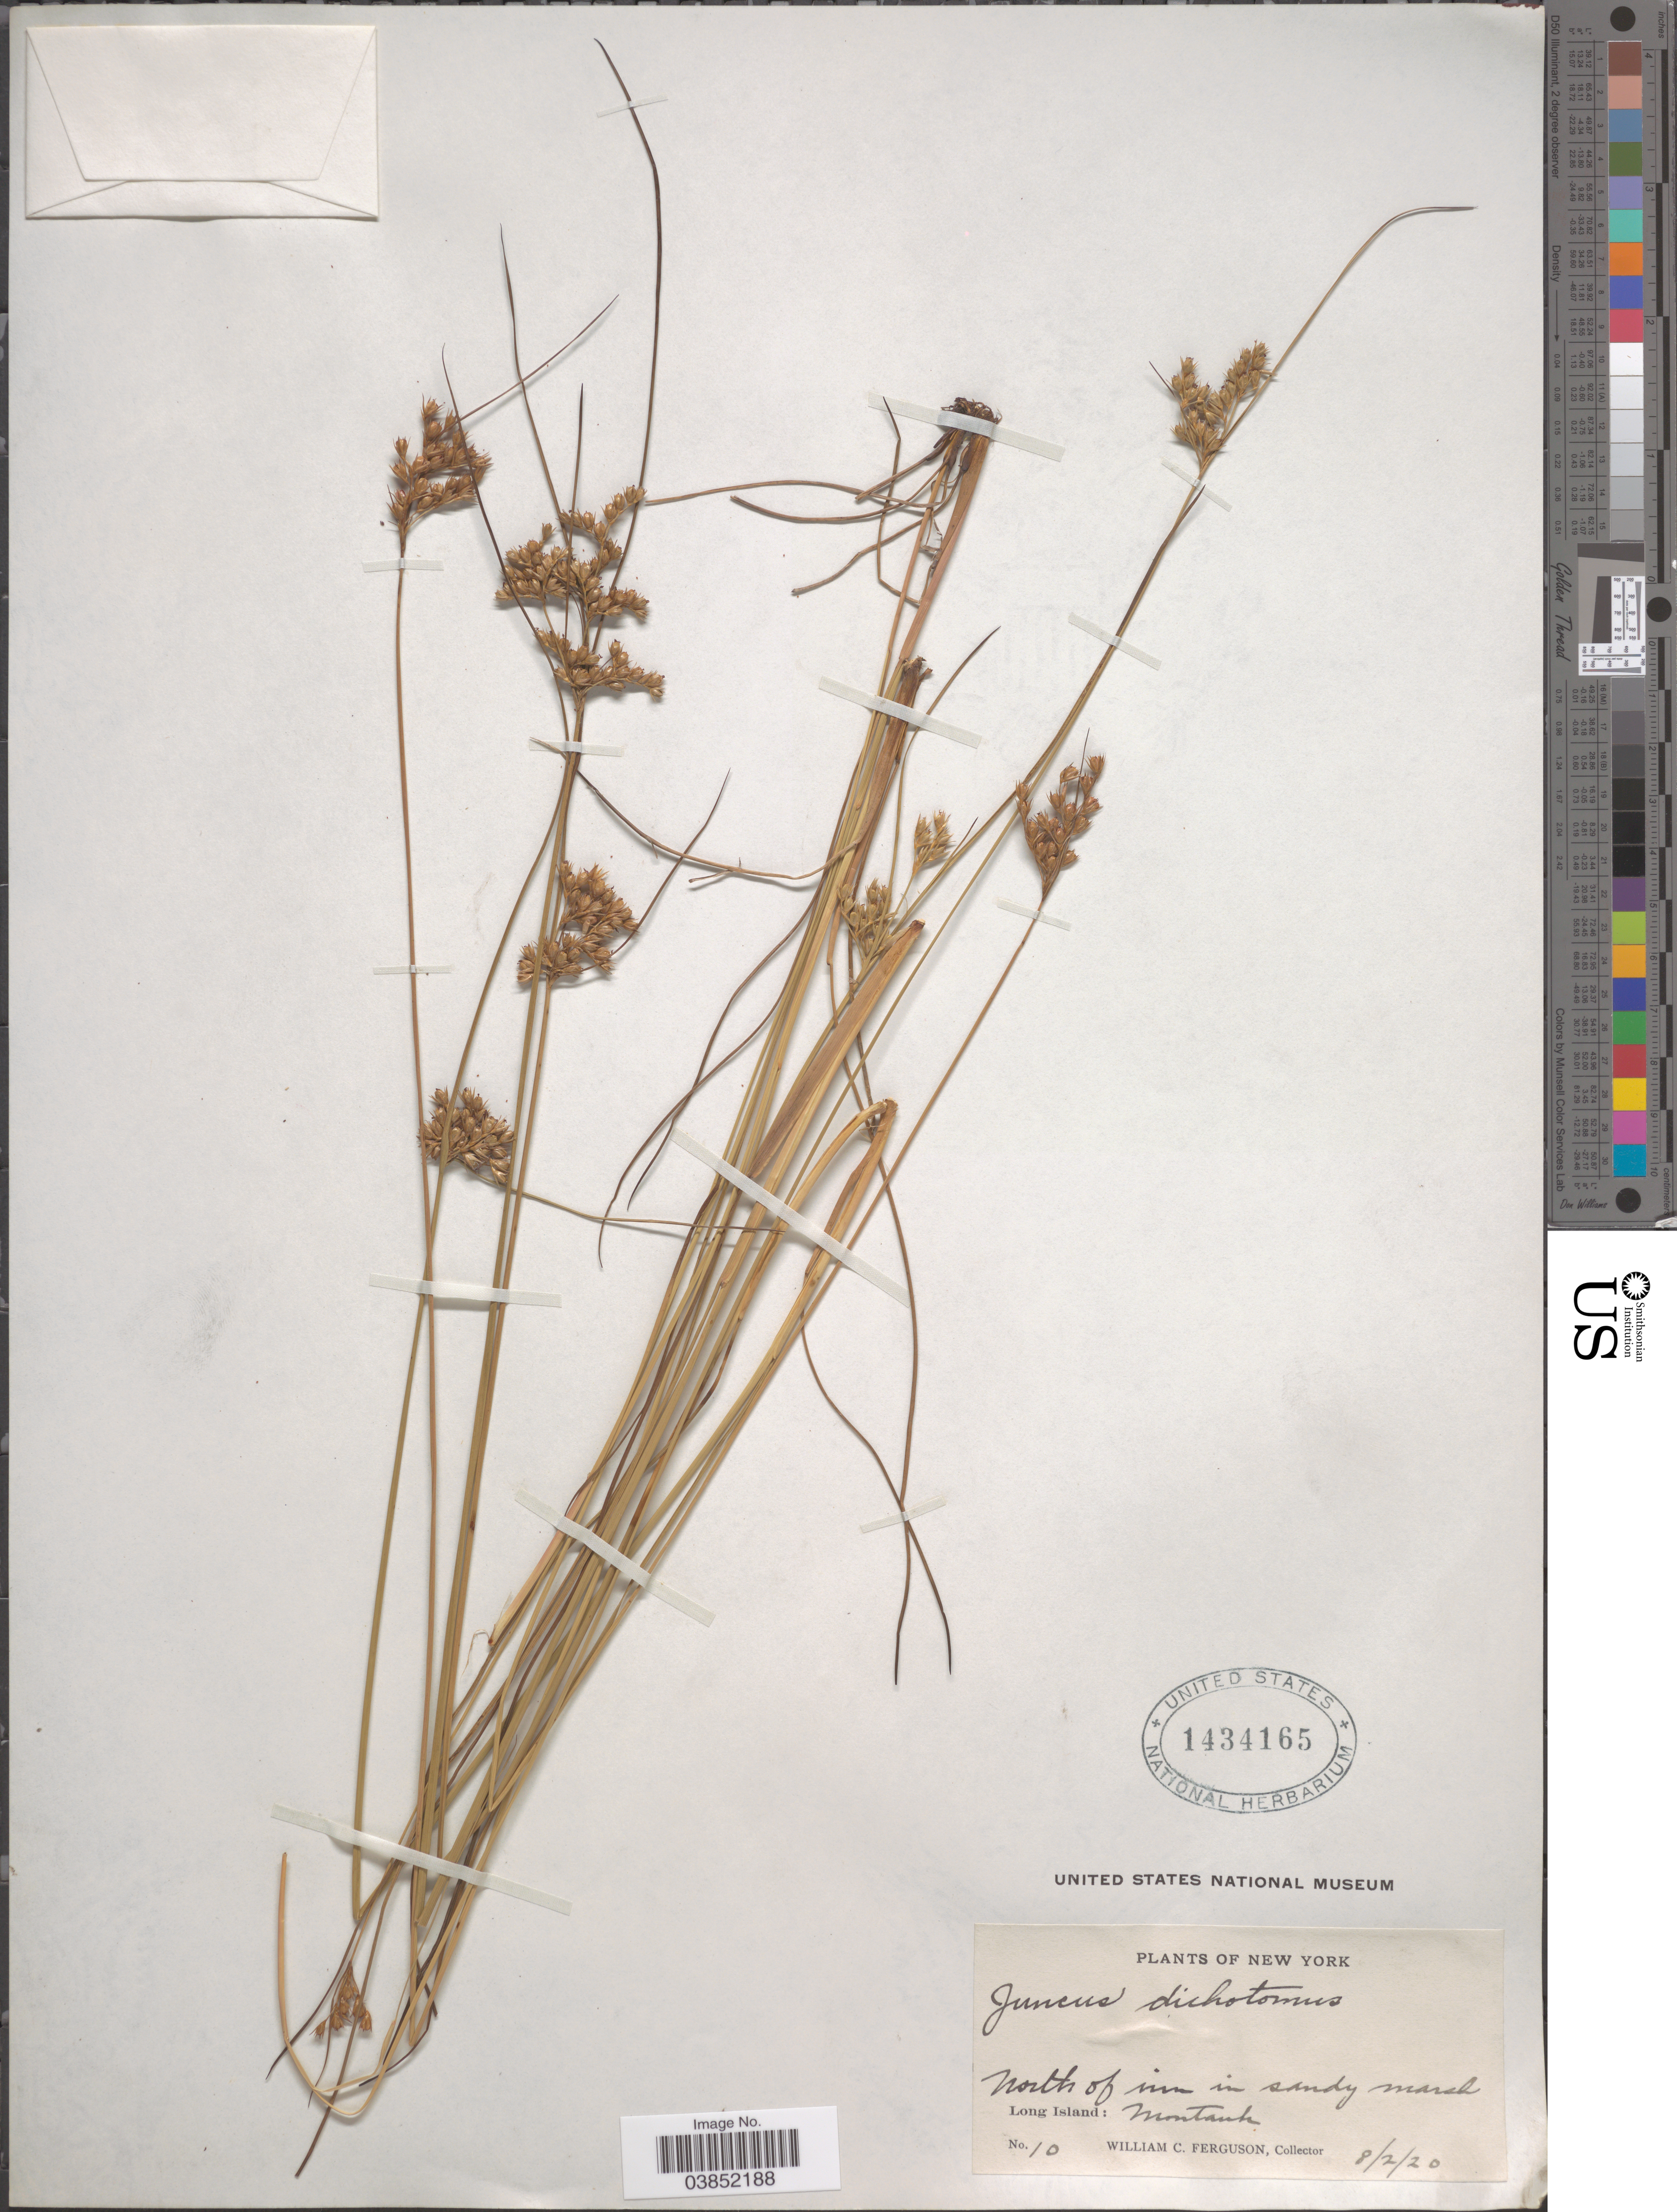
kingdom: Plantae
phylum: Tracheophyta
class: Liliopsida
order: Poales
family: Juncaceae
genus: Juncus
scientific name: Juncus dichotomus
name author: Elliott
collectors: W. Ferguson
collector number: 10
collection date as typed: Transcribed d/m/y: 2/8/20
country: United States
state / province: New York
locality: North of inn in sandy marsh. Long Island: Montauk.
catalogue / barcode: US 1434165